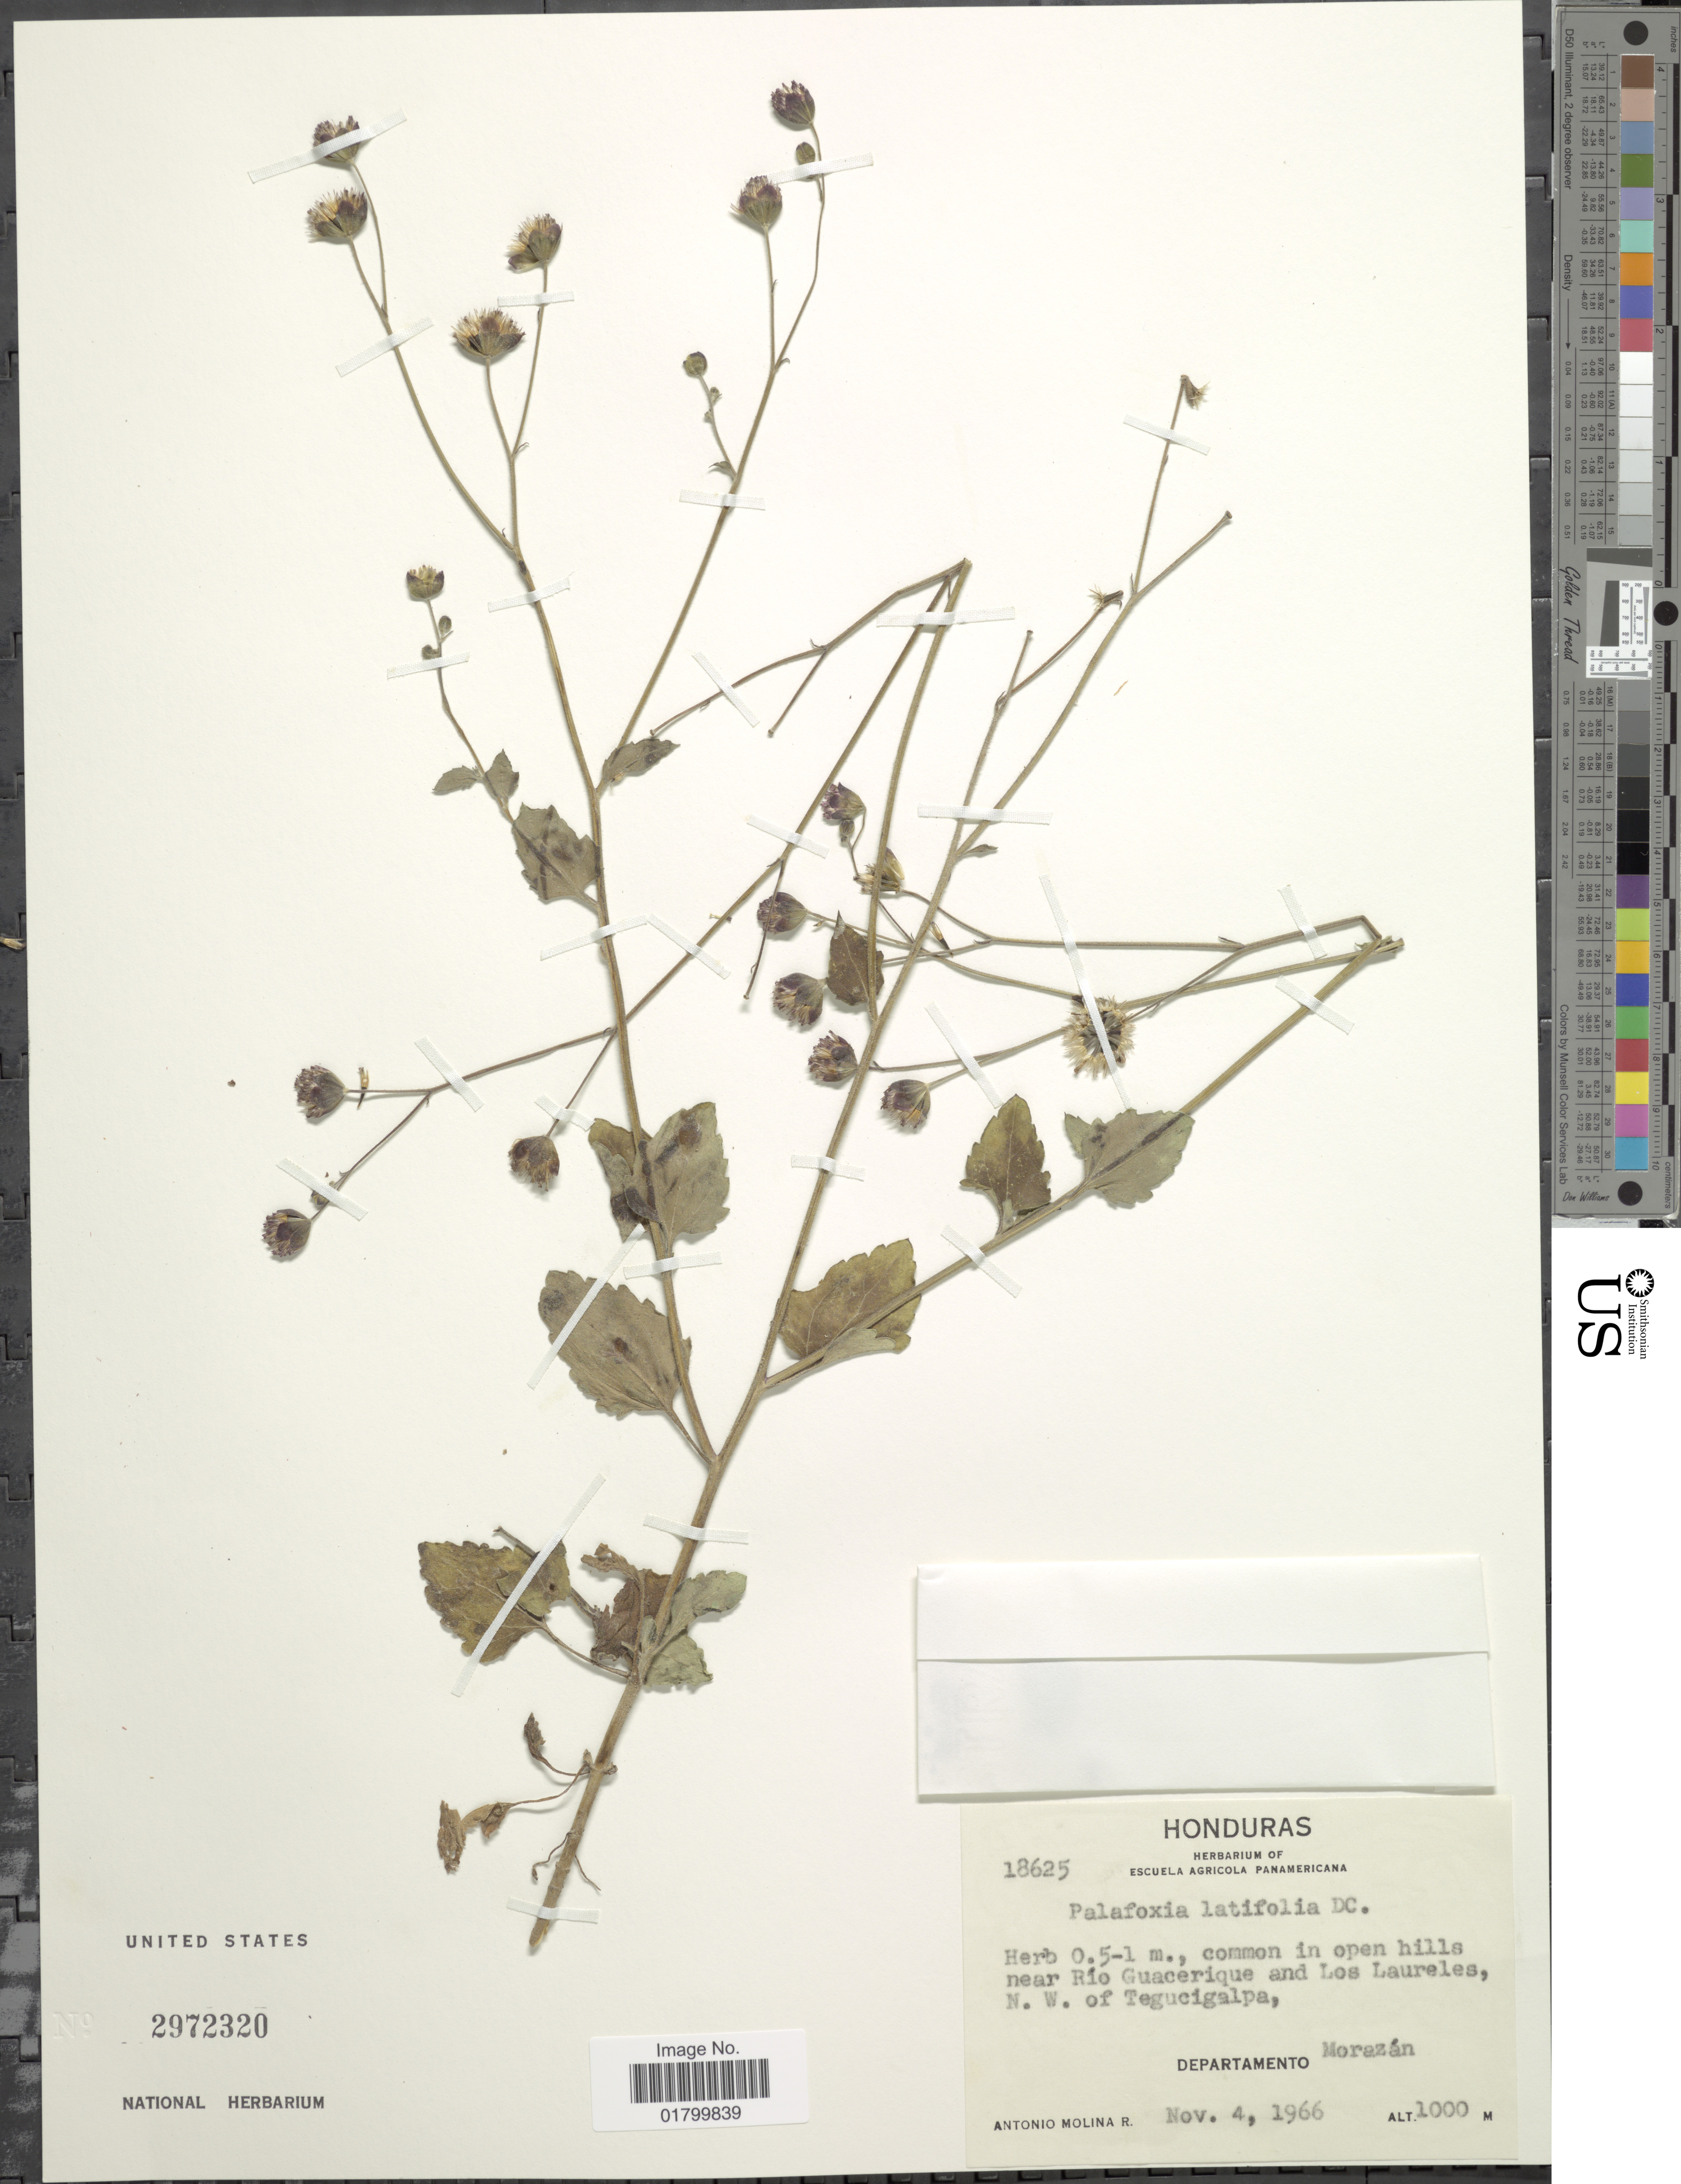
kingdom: Plantae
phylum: Tracheophyta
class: Magnoliopsida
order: Asterales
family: Asteraceae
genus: Palafoxia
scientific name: Palafoxia latifolia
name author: DC.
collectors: A. Molina R.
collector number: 18625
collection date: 1966-11-04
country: Honduras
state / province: Fco. Morazán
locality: Common in open hills near Rio Guacerique and Los Laureles N. W. of Tegucigalpa, Departamento Morazan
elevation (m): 1000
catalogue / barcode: US 2972320